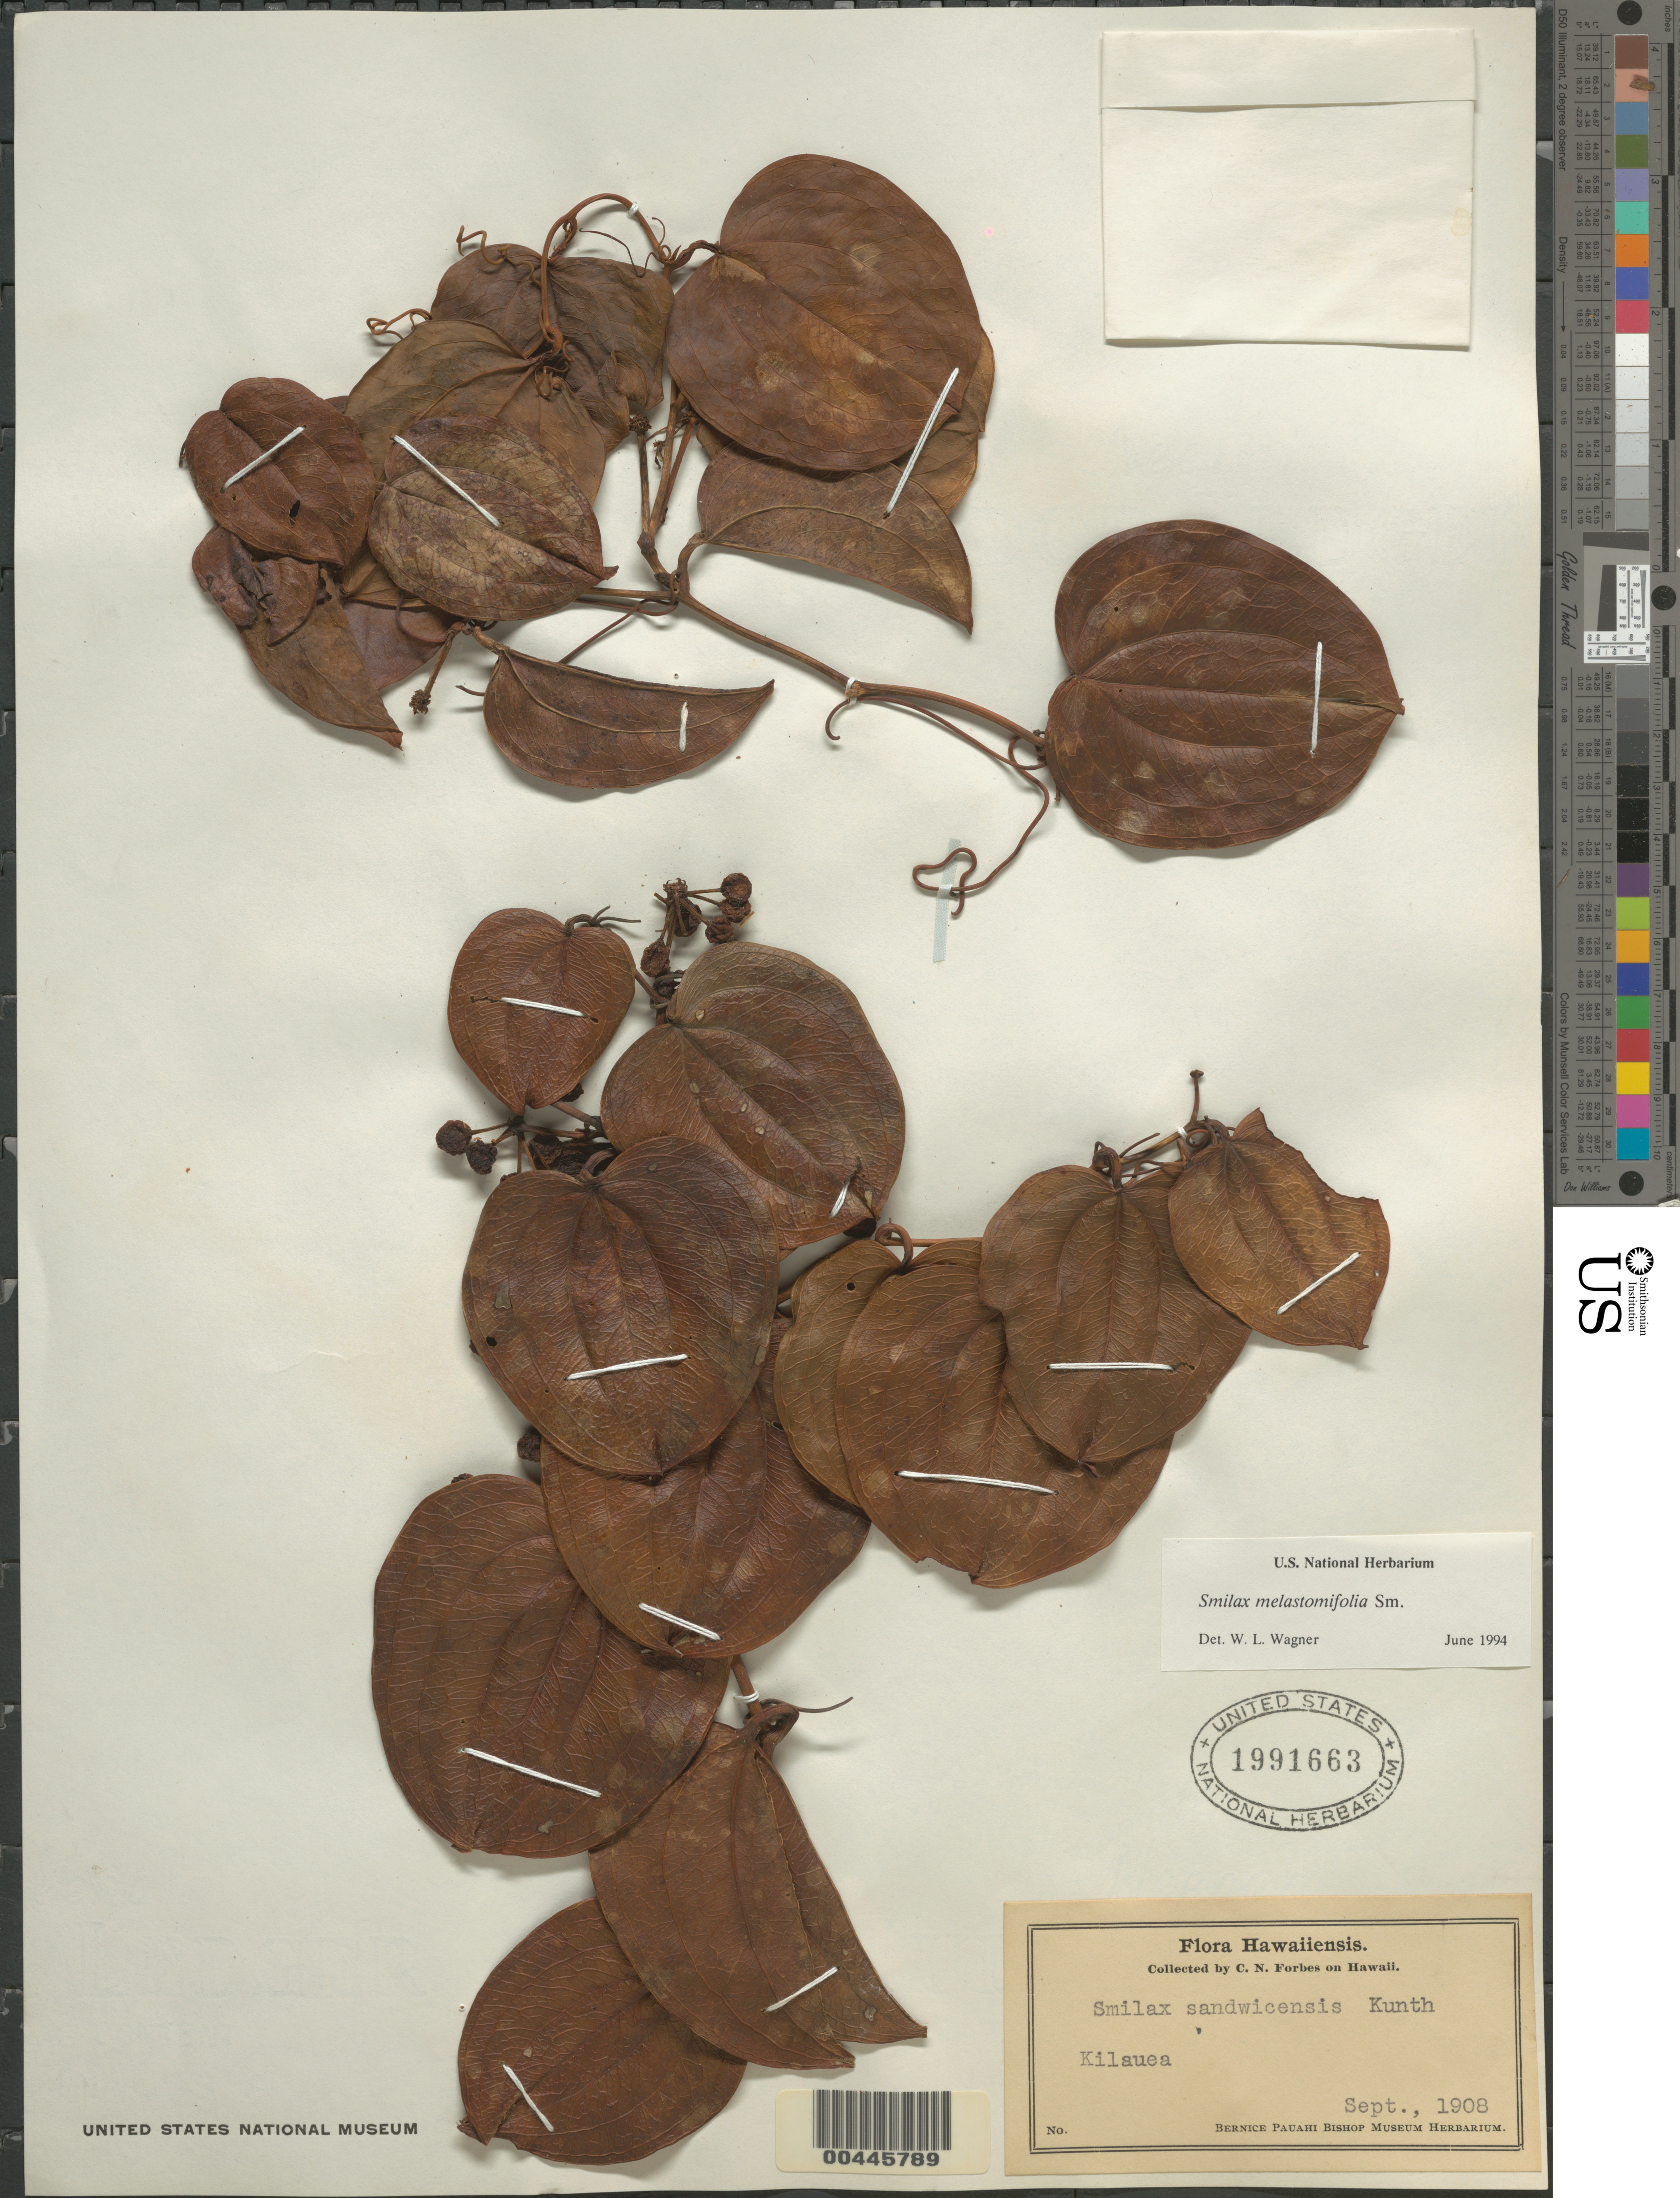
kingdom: Plantae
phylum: Tracheophyta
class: Liliopsida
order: Liliales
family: Smilacaceae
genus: Smilax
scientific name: Smilax melastomifolia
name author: Sm.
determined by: Wagner, W. L., (BOT), Smithsonian Institution - National Museum of Natural History (UNITED STATES)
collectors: C. N. Forbes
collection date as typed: Sep 1908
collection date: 1908-09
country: United States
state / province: Hawaii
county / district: Honolulu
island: Oahu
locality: Kilauea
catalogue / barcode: US 1991663